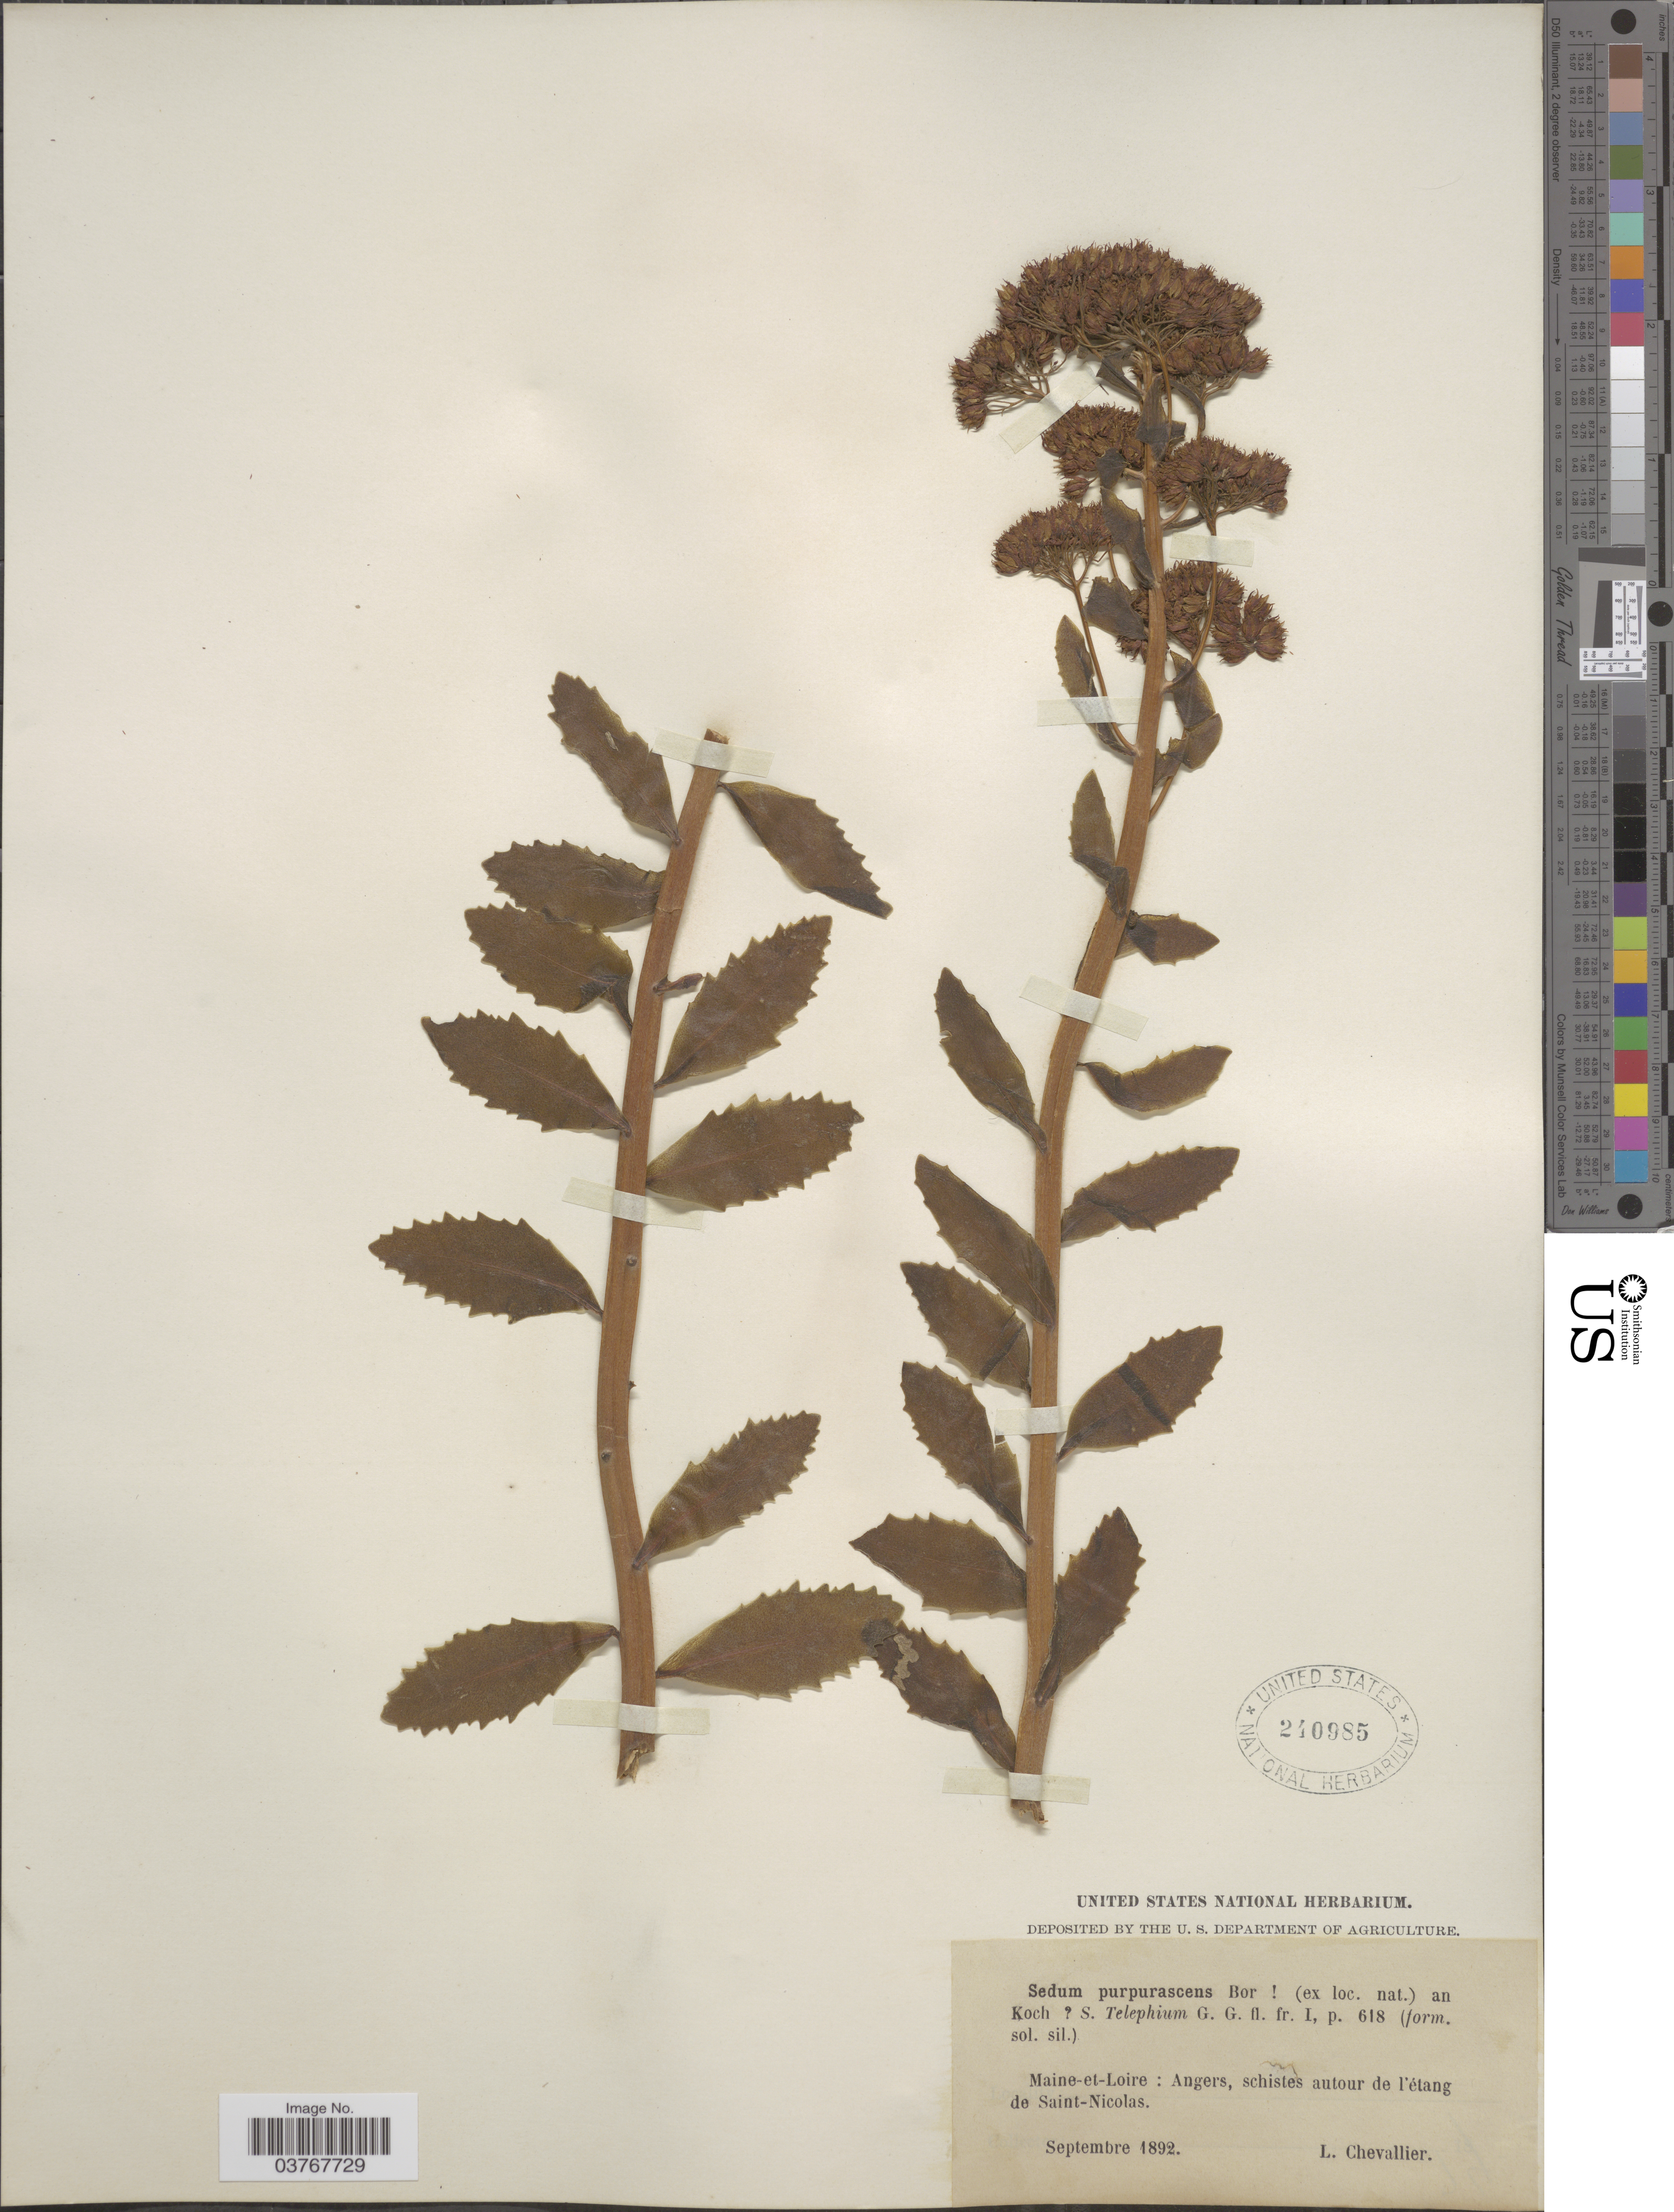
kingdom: Plantae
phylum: Tracheophyta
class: Magnoliopsida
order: Saxifragales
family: Crassulaceae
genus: Sedum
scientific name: Sedum purpurascens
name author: W.D.J. Koch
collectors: L. Chevallier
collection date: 1892-09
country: France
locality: Maine-et-Loire: Angers, schistes autour de l'étang de Saint-Nicolas.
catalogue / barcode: US 240985